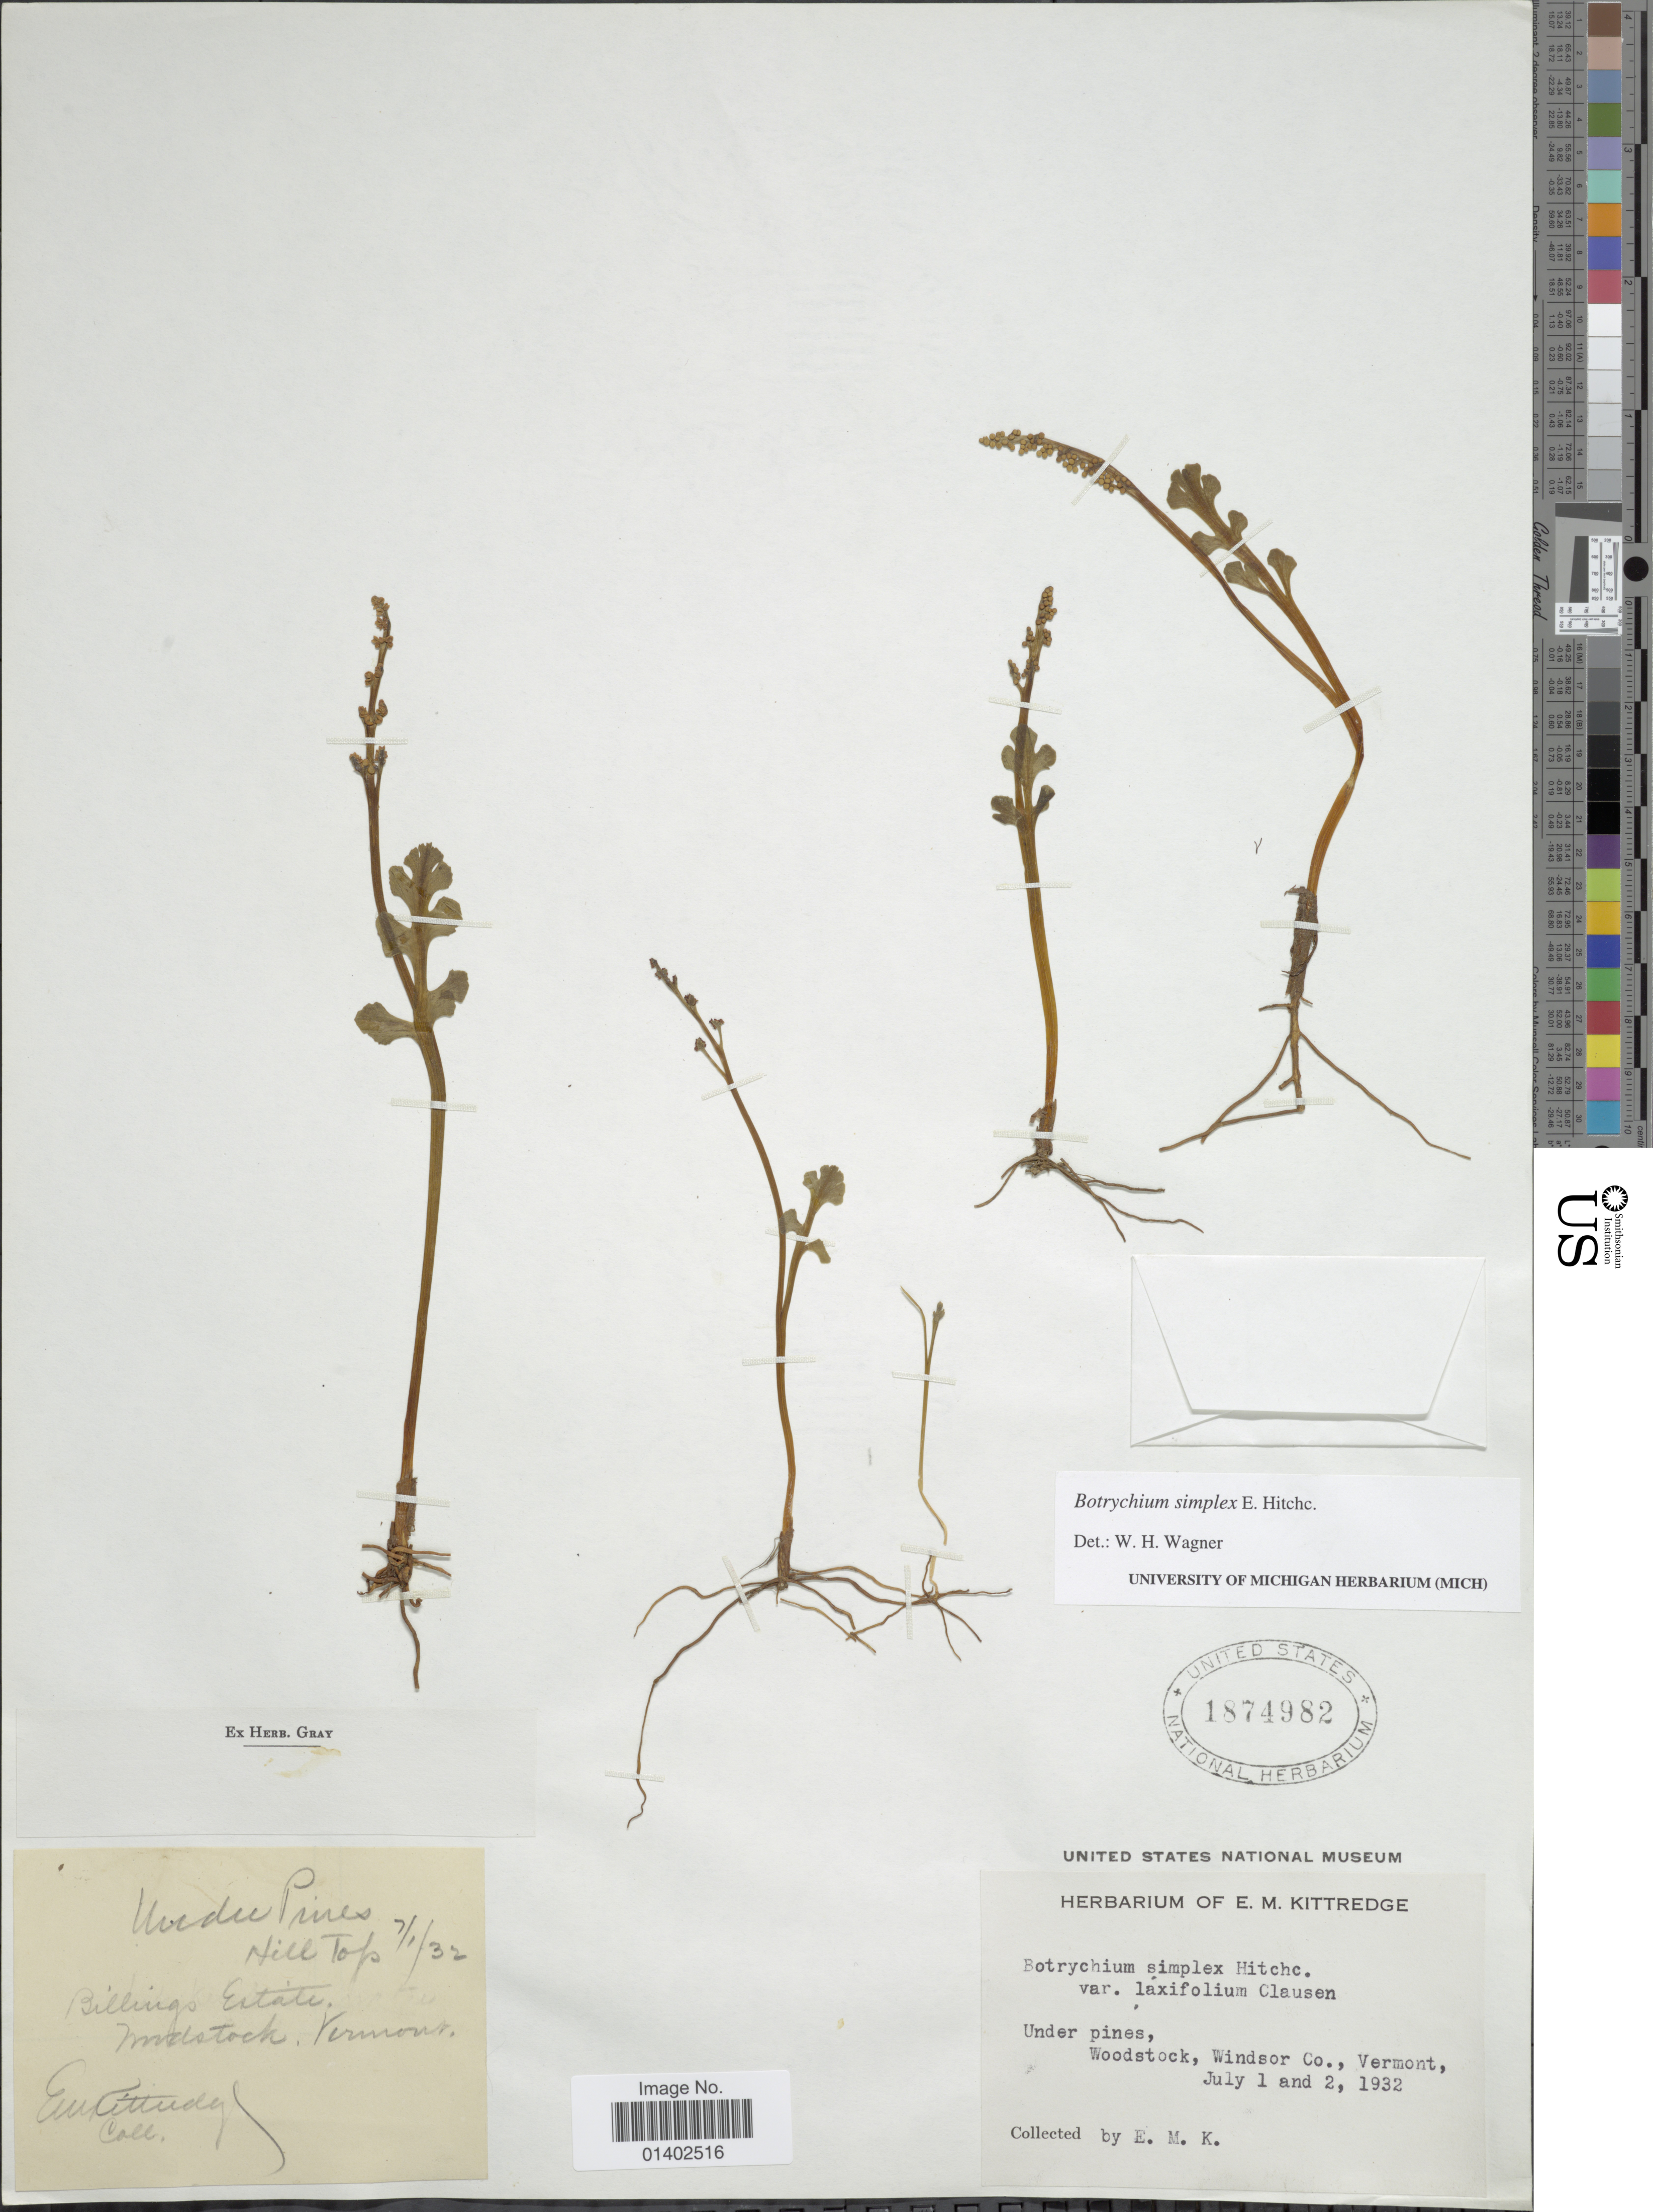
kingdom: Plantae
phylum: Tracheophyta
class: Polypodiopsida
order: Ophioglossales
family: Ophioglossaceae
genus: Botrychium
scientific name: Botrychium simplex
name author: E. Hitchc.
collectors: E. Kittridge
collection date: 1932-07-01/1932-07-02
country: United States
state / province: Vermont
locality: Under pines, Woodstock, Windsor Co, Billings Estate, Woodstock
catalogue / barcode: US 1874982